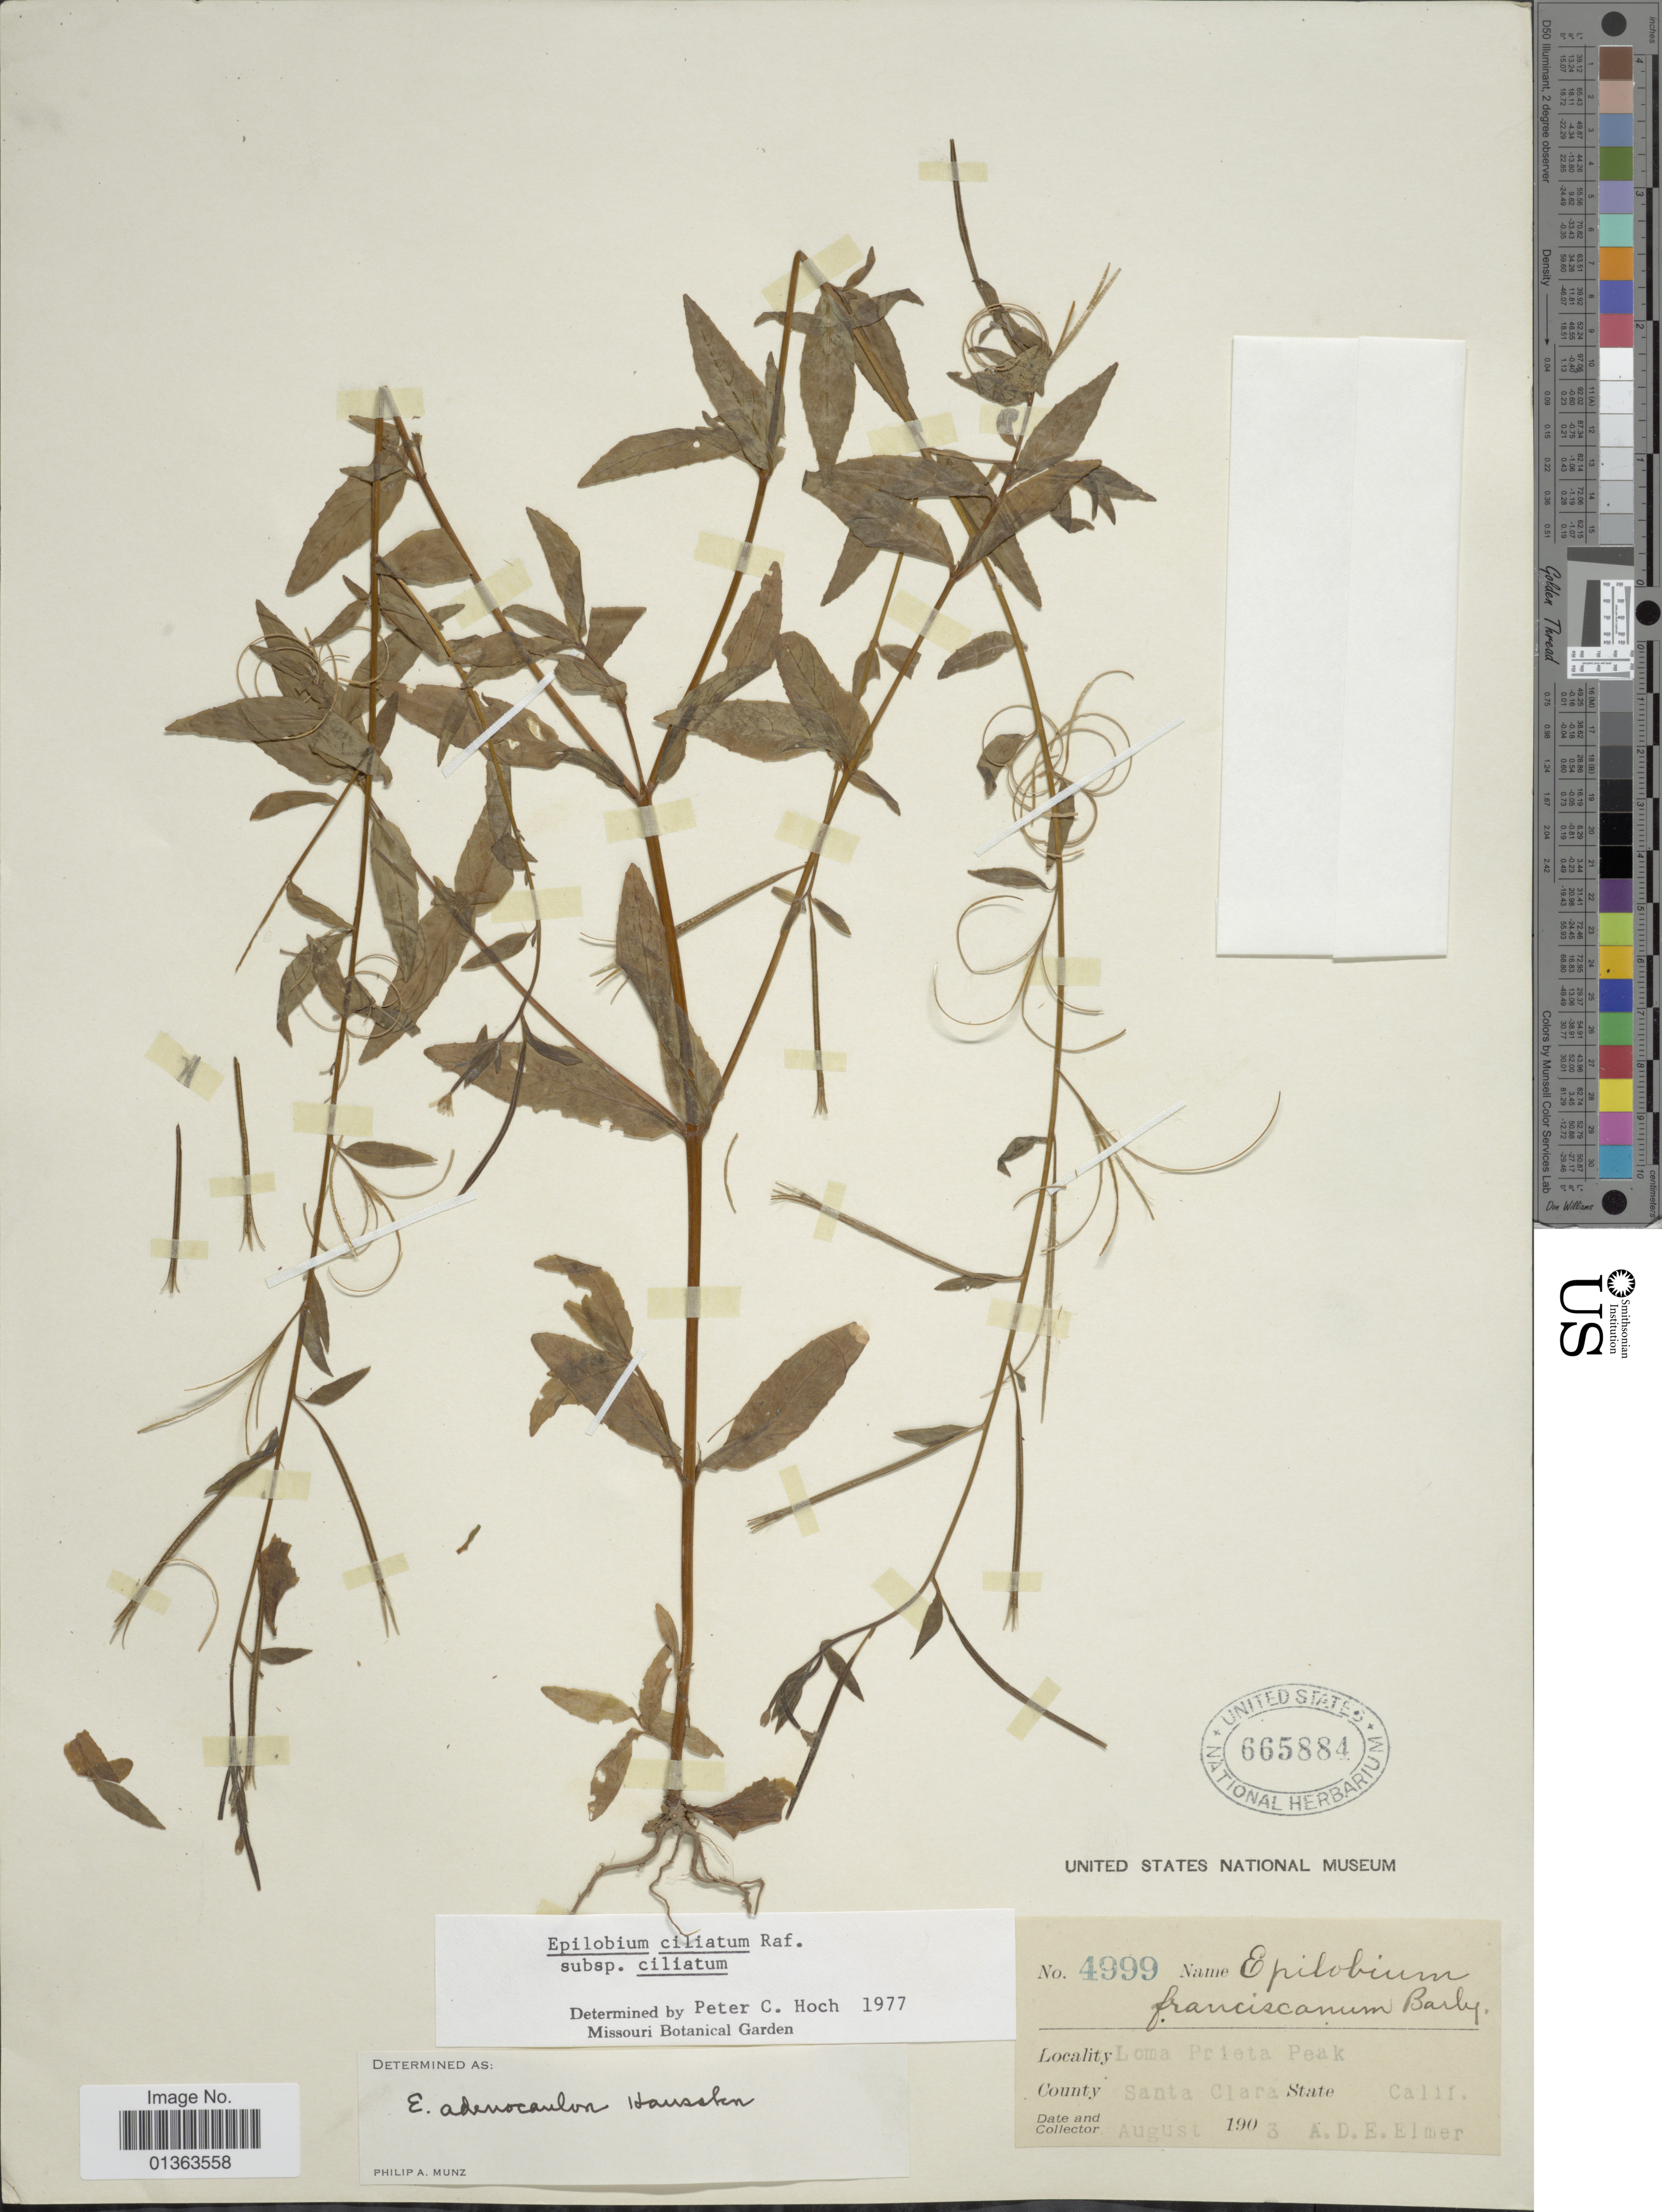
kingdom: Plantae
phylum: Tracheophyta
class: Magnoliopsida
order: Myrtales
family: Onagraceae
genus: Epilobium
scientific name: Epilobium ciliatum subsp. ciliatum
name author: Raf.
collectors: A. D. E. Elmer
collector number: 4999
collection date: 1903-08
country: United States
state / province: California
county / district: Santa Clara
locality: Loma Prieta Peak. County Santa Clara.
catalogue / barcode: US 665884